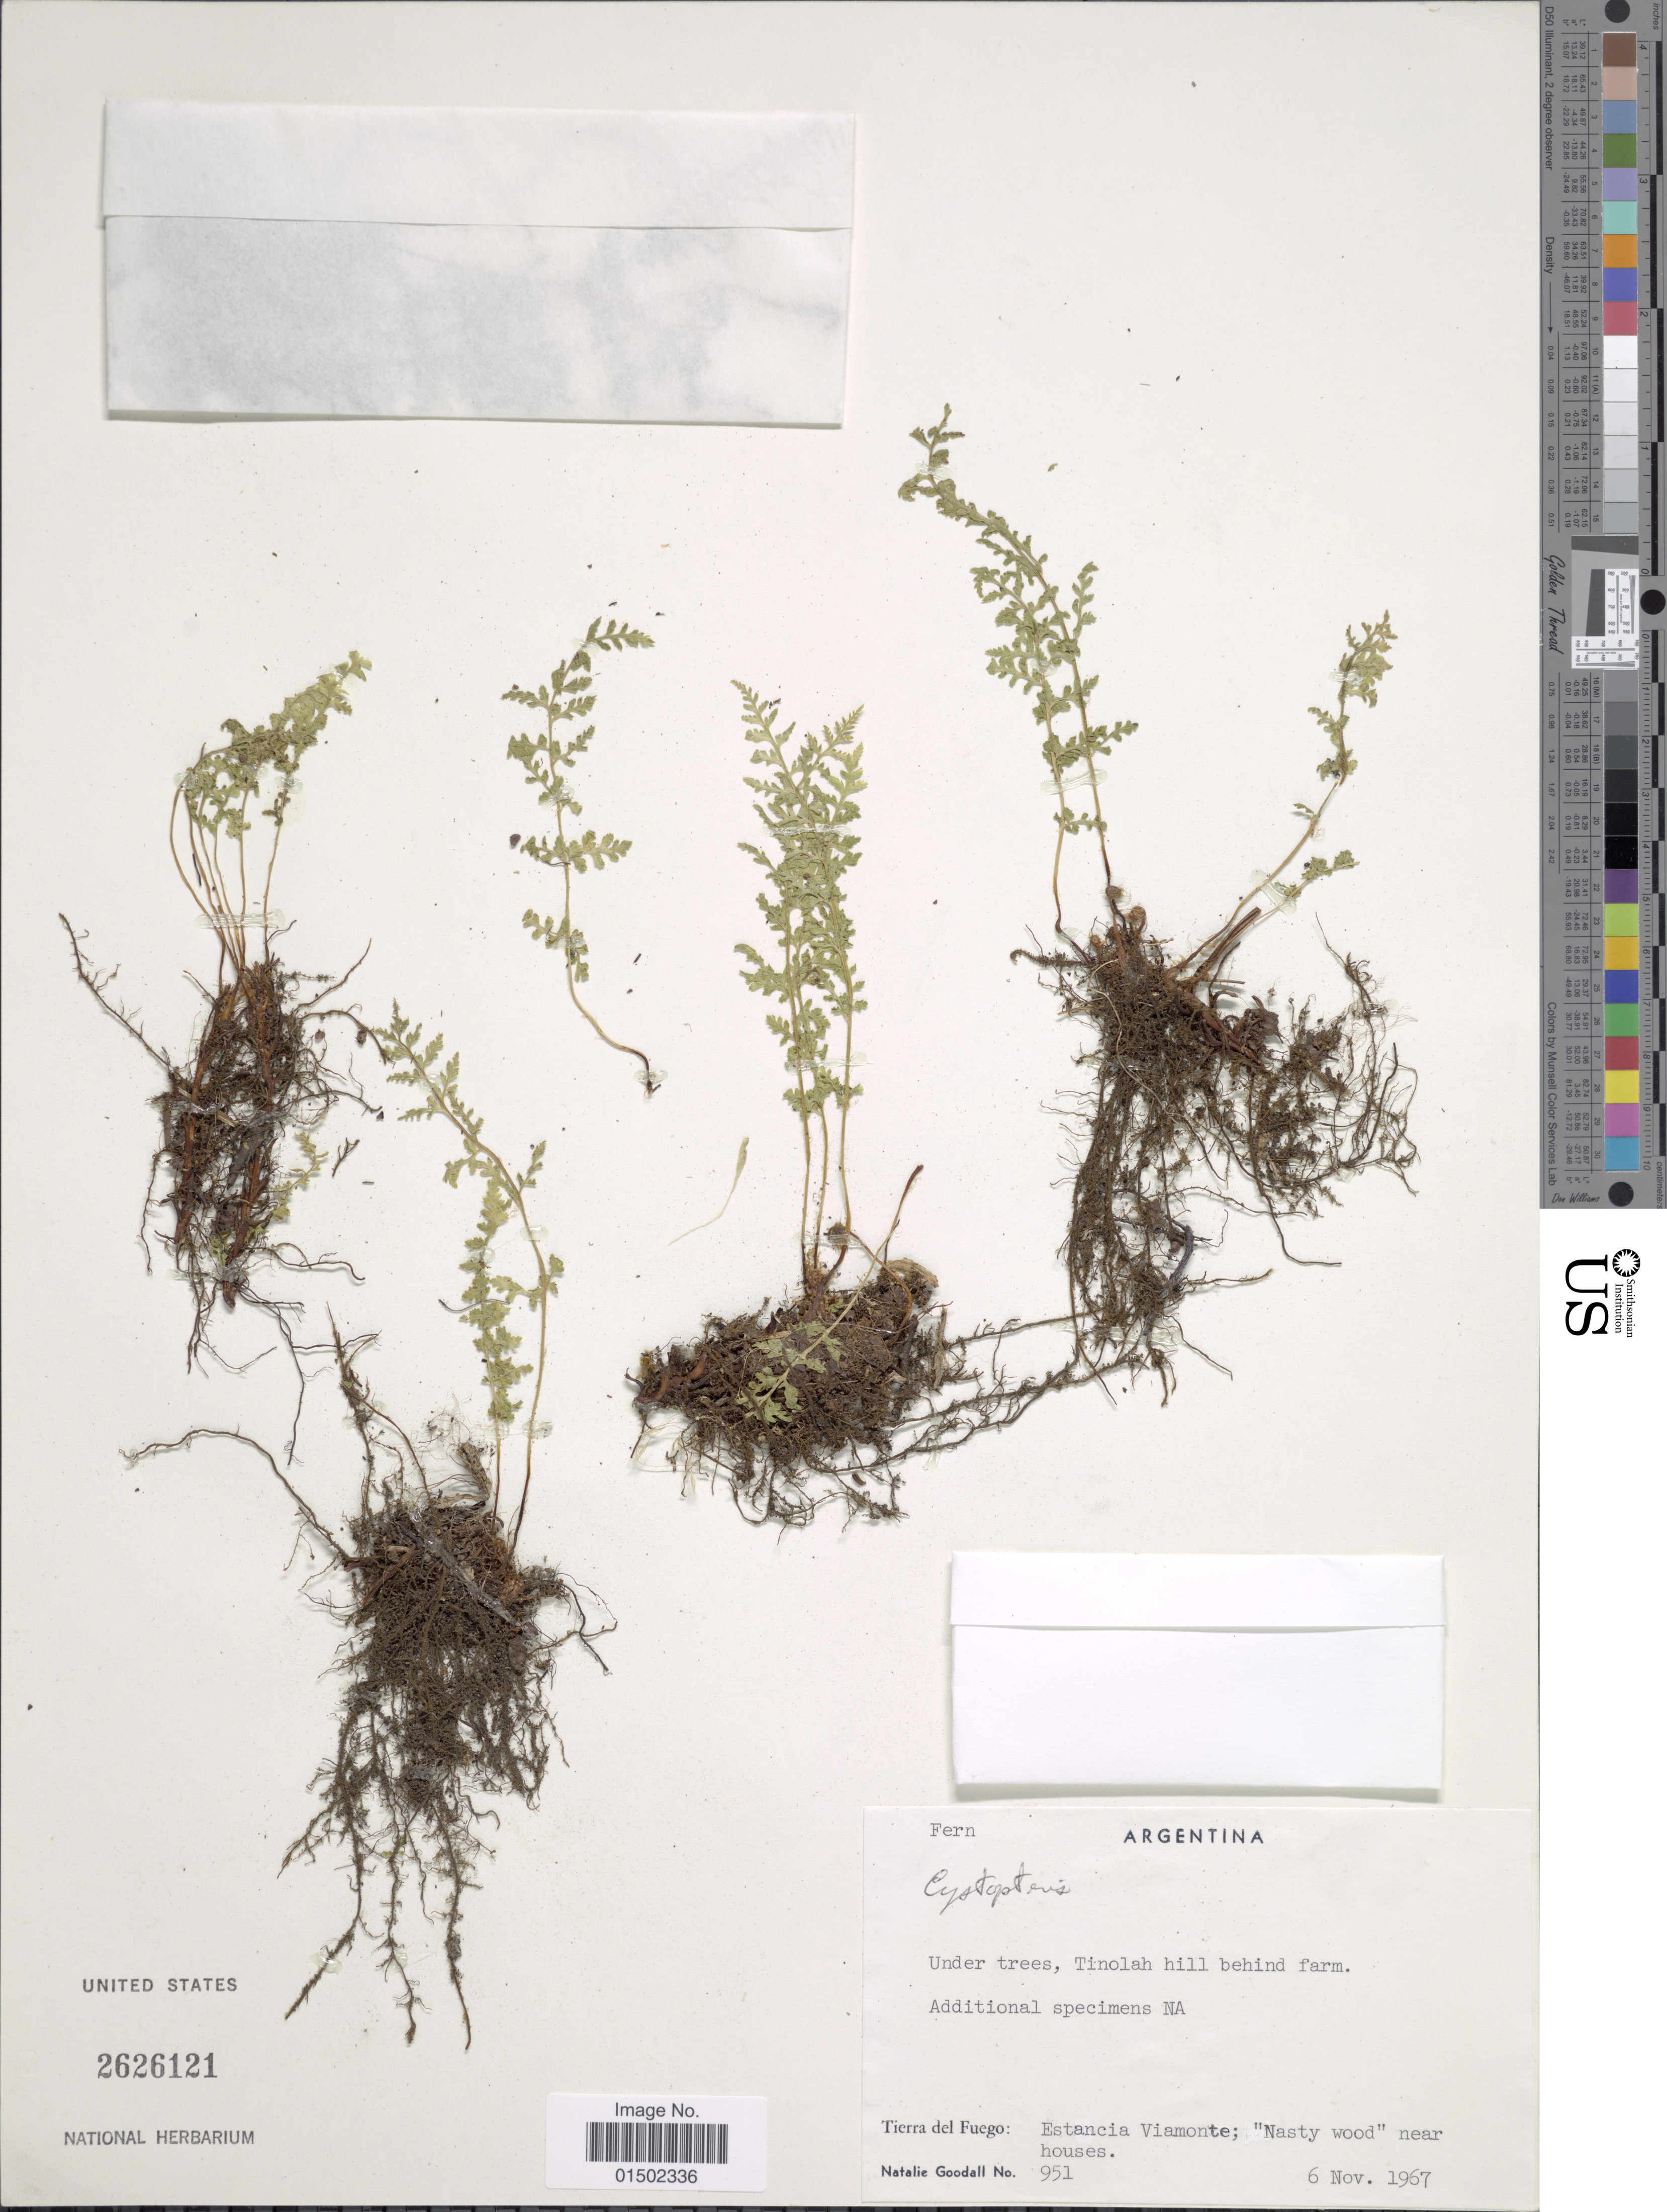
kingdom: Plantae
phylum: Tracheophyta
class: Polypodiopsida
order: Polypodiales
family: Cystopteridaceae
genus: Cystopteris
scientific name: Cystopteris fragilis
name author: (L.) Bernh.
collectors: N. Goodall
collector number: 951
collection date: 1967-11-06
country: Argentina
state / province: Tierra del Fuego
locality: Under trees, Tinolah hill behind farm. Estancia Viamonte; "Nasty wood" near houses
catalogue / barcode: US 2626121